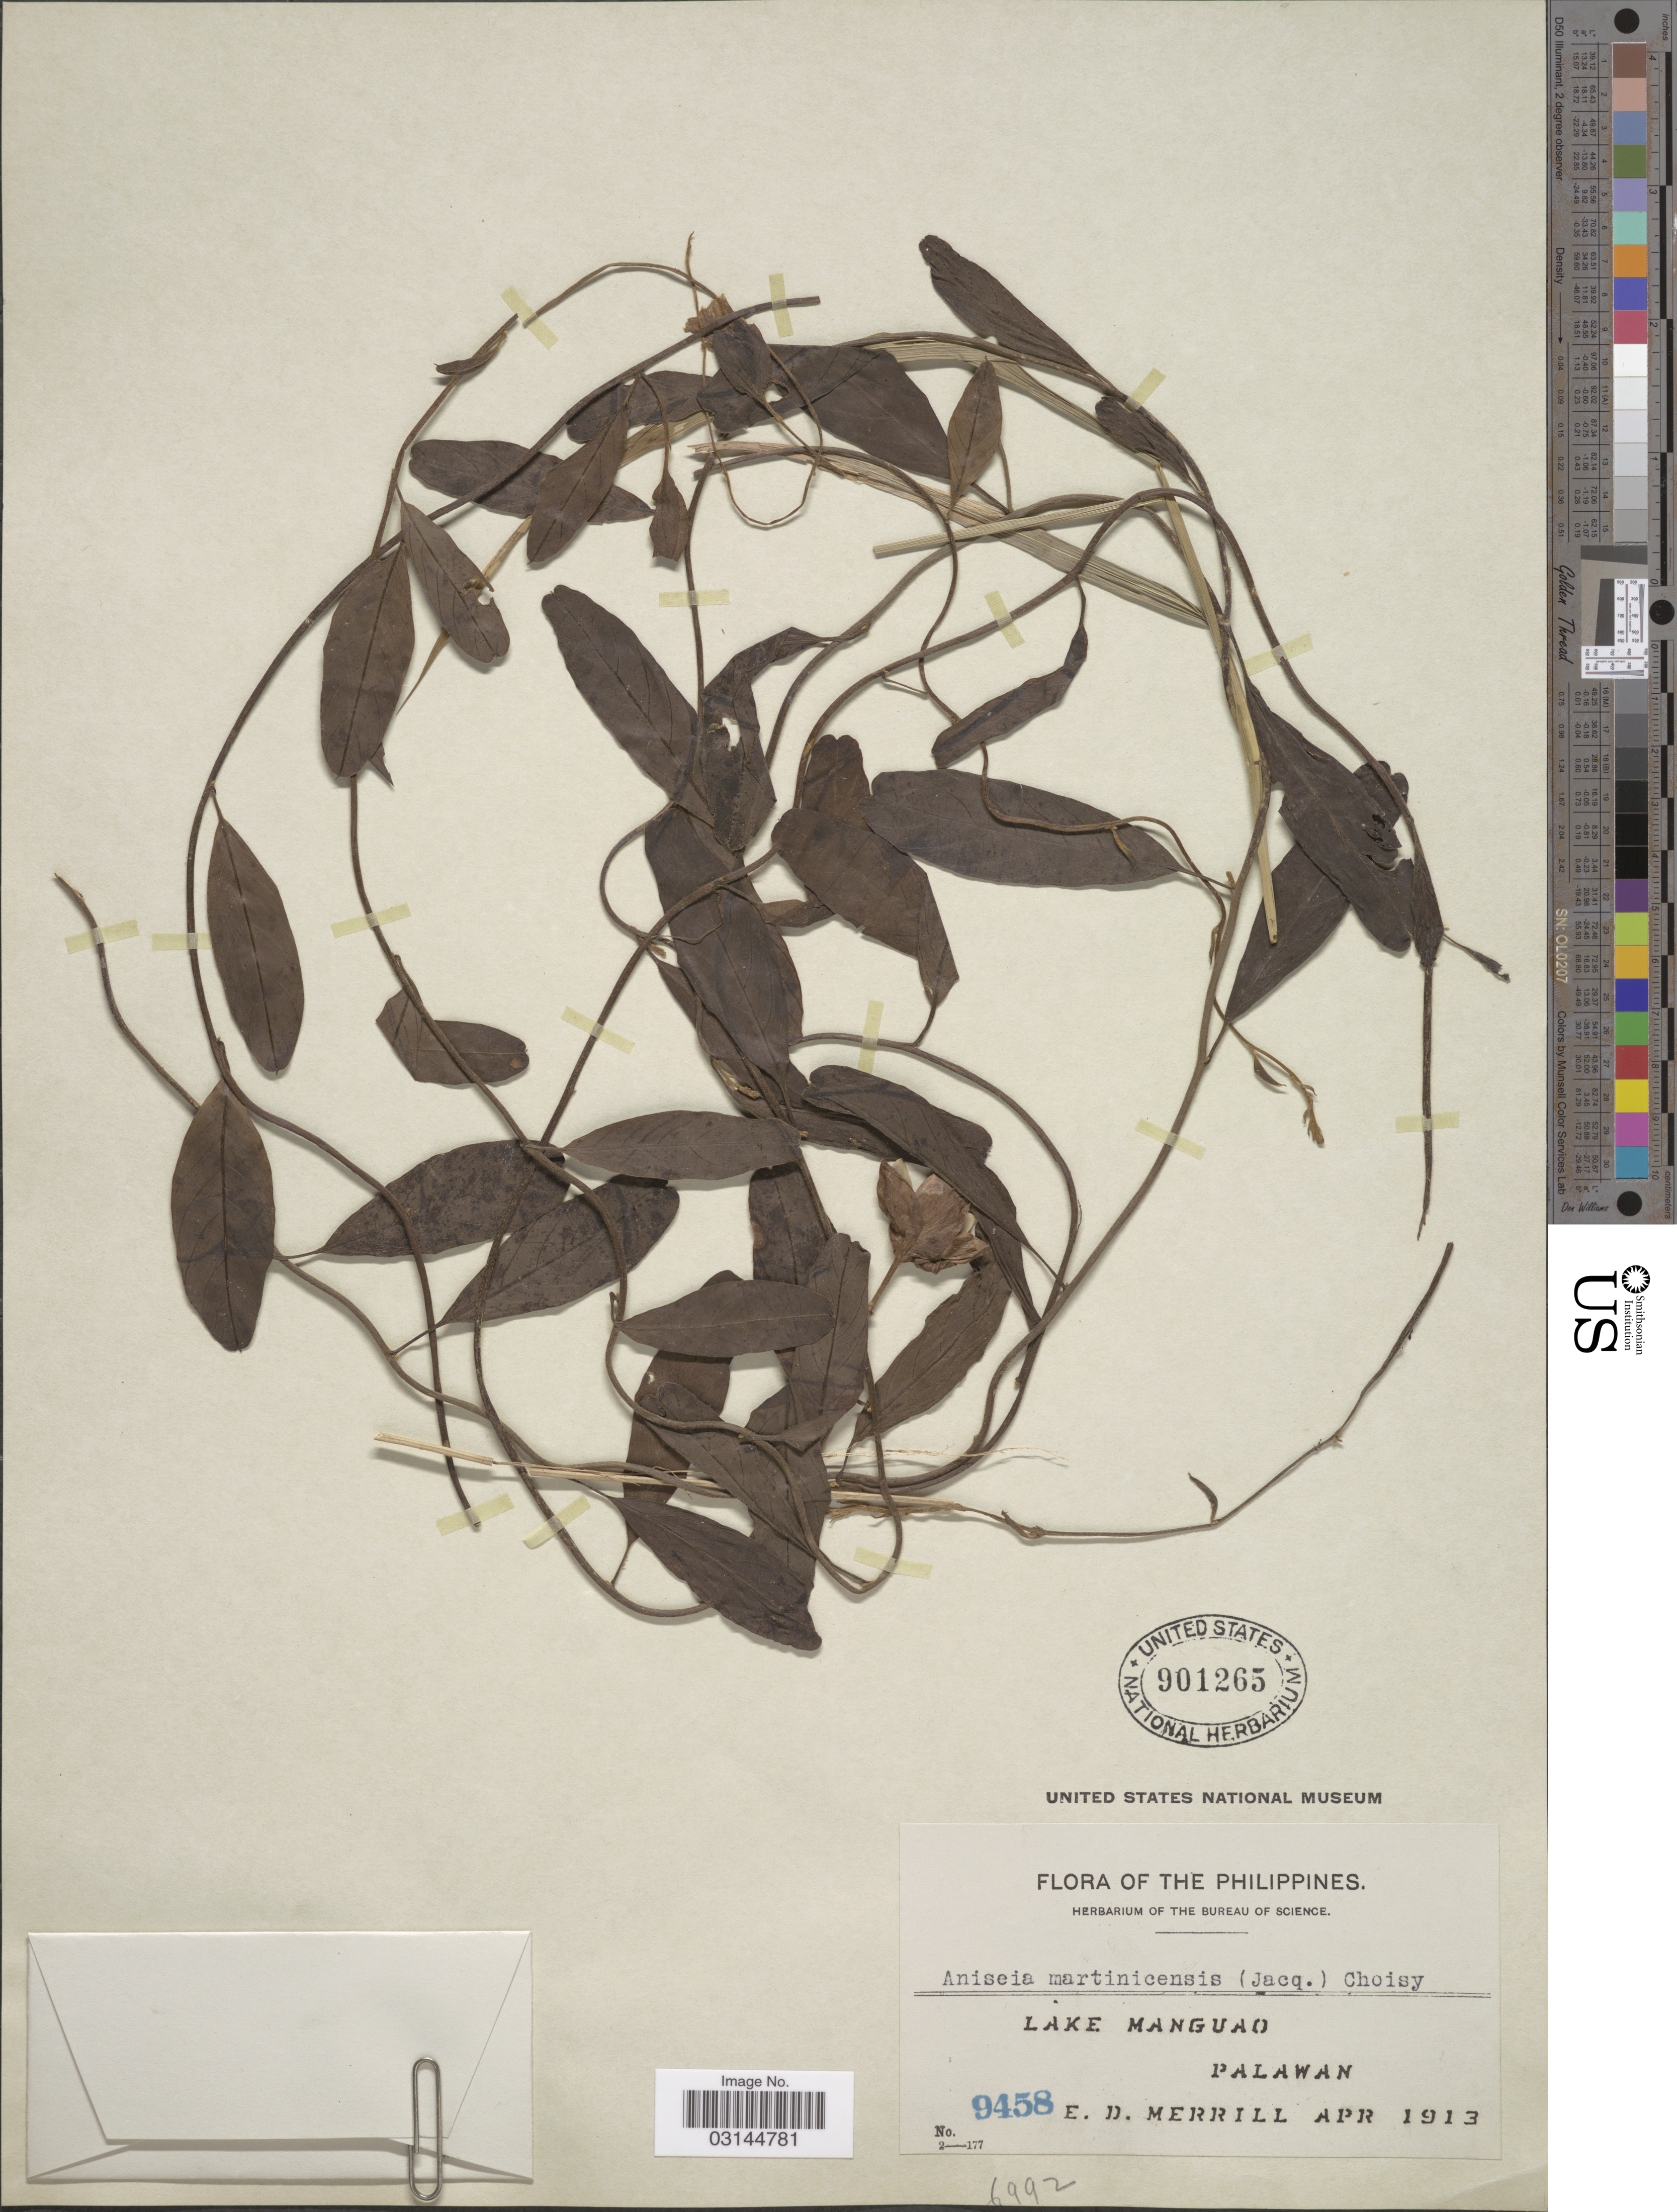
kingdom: Plantae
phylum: Tracheophyta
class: Magnoliopsida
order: Solanales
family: Convolvulaceae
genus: Aniseia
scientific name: Aniseia martinicensis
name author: (Jacq.) Choisy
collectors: E. D. Merrill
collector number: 9458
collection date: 1913-04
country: Philippines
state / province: Mimaropa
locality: Lake Manguao, Palawan.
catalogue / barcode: US 901265